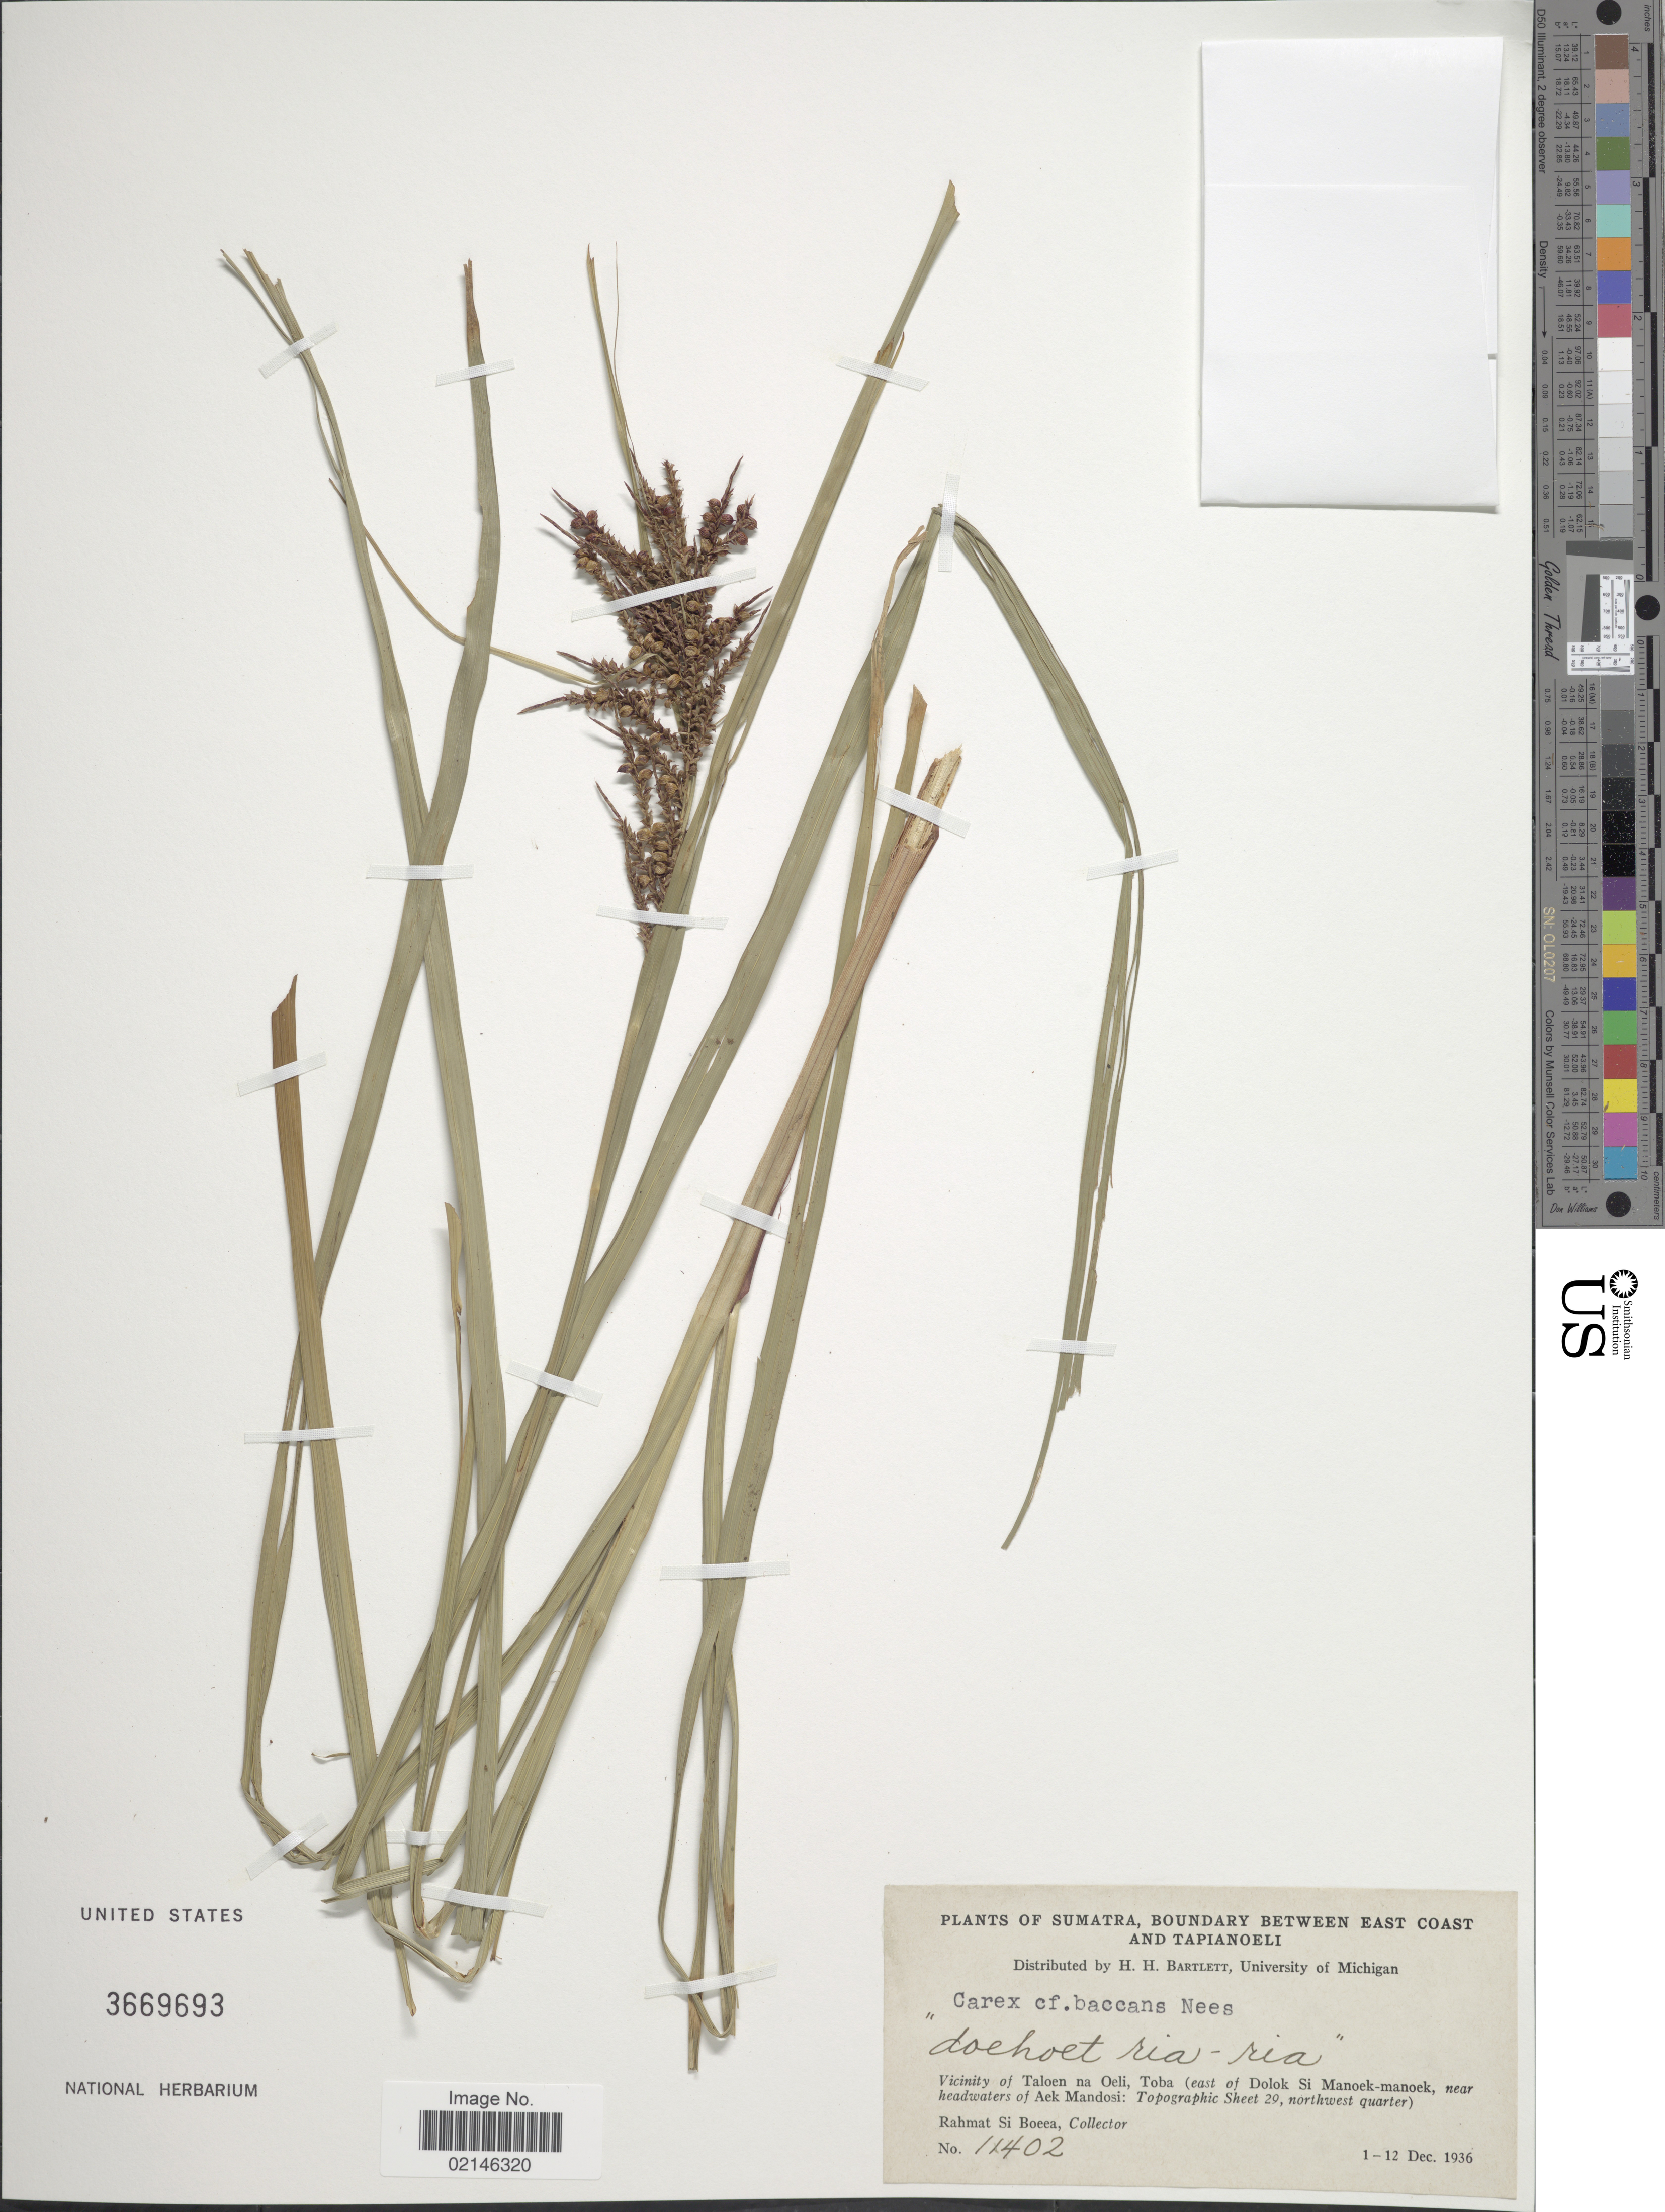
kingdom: Plantae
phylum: Tracheophyta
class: Liliopsida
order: Poales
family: Cyperaceae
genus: Carex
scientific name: Carex baccans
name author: Nees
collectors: Rahmat Si Boeea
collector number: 11402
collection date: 1936-12-01/1936-12-12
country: Indonesia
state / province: Sumatra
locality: Boundary between East Coast and Tapianoeli. Vicinity of Taloen na Oeli (east of Dolok Si Manoek-manoek, near headwaters of Aek Mandosi: Topographic Sheet 29, northwest quarter)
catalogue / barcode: US 3669693